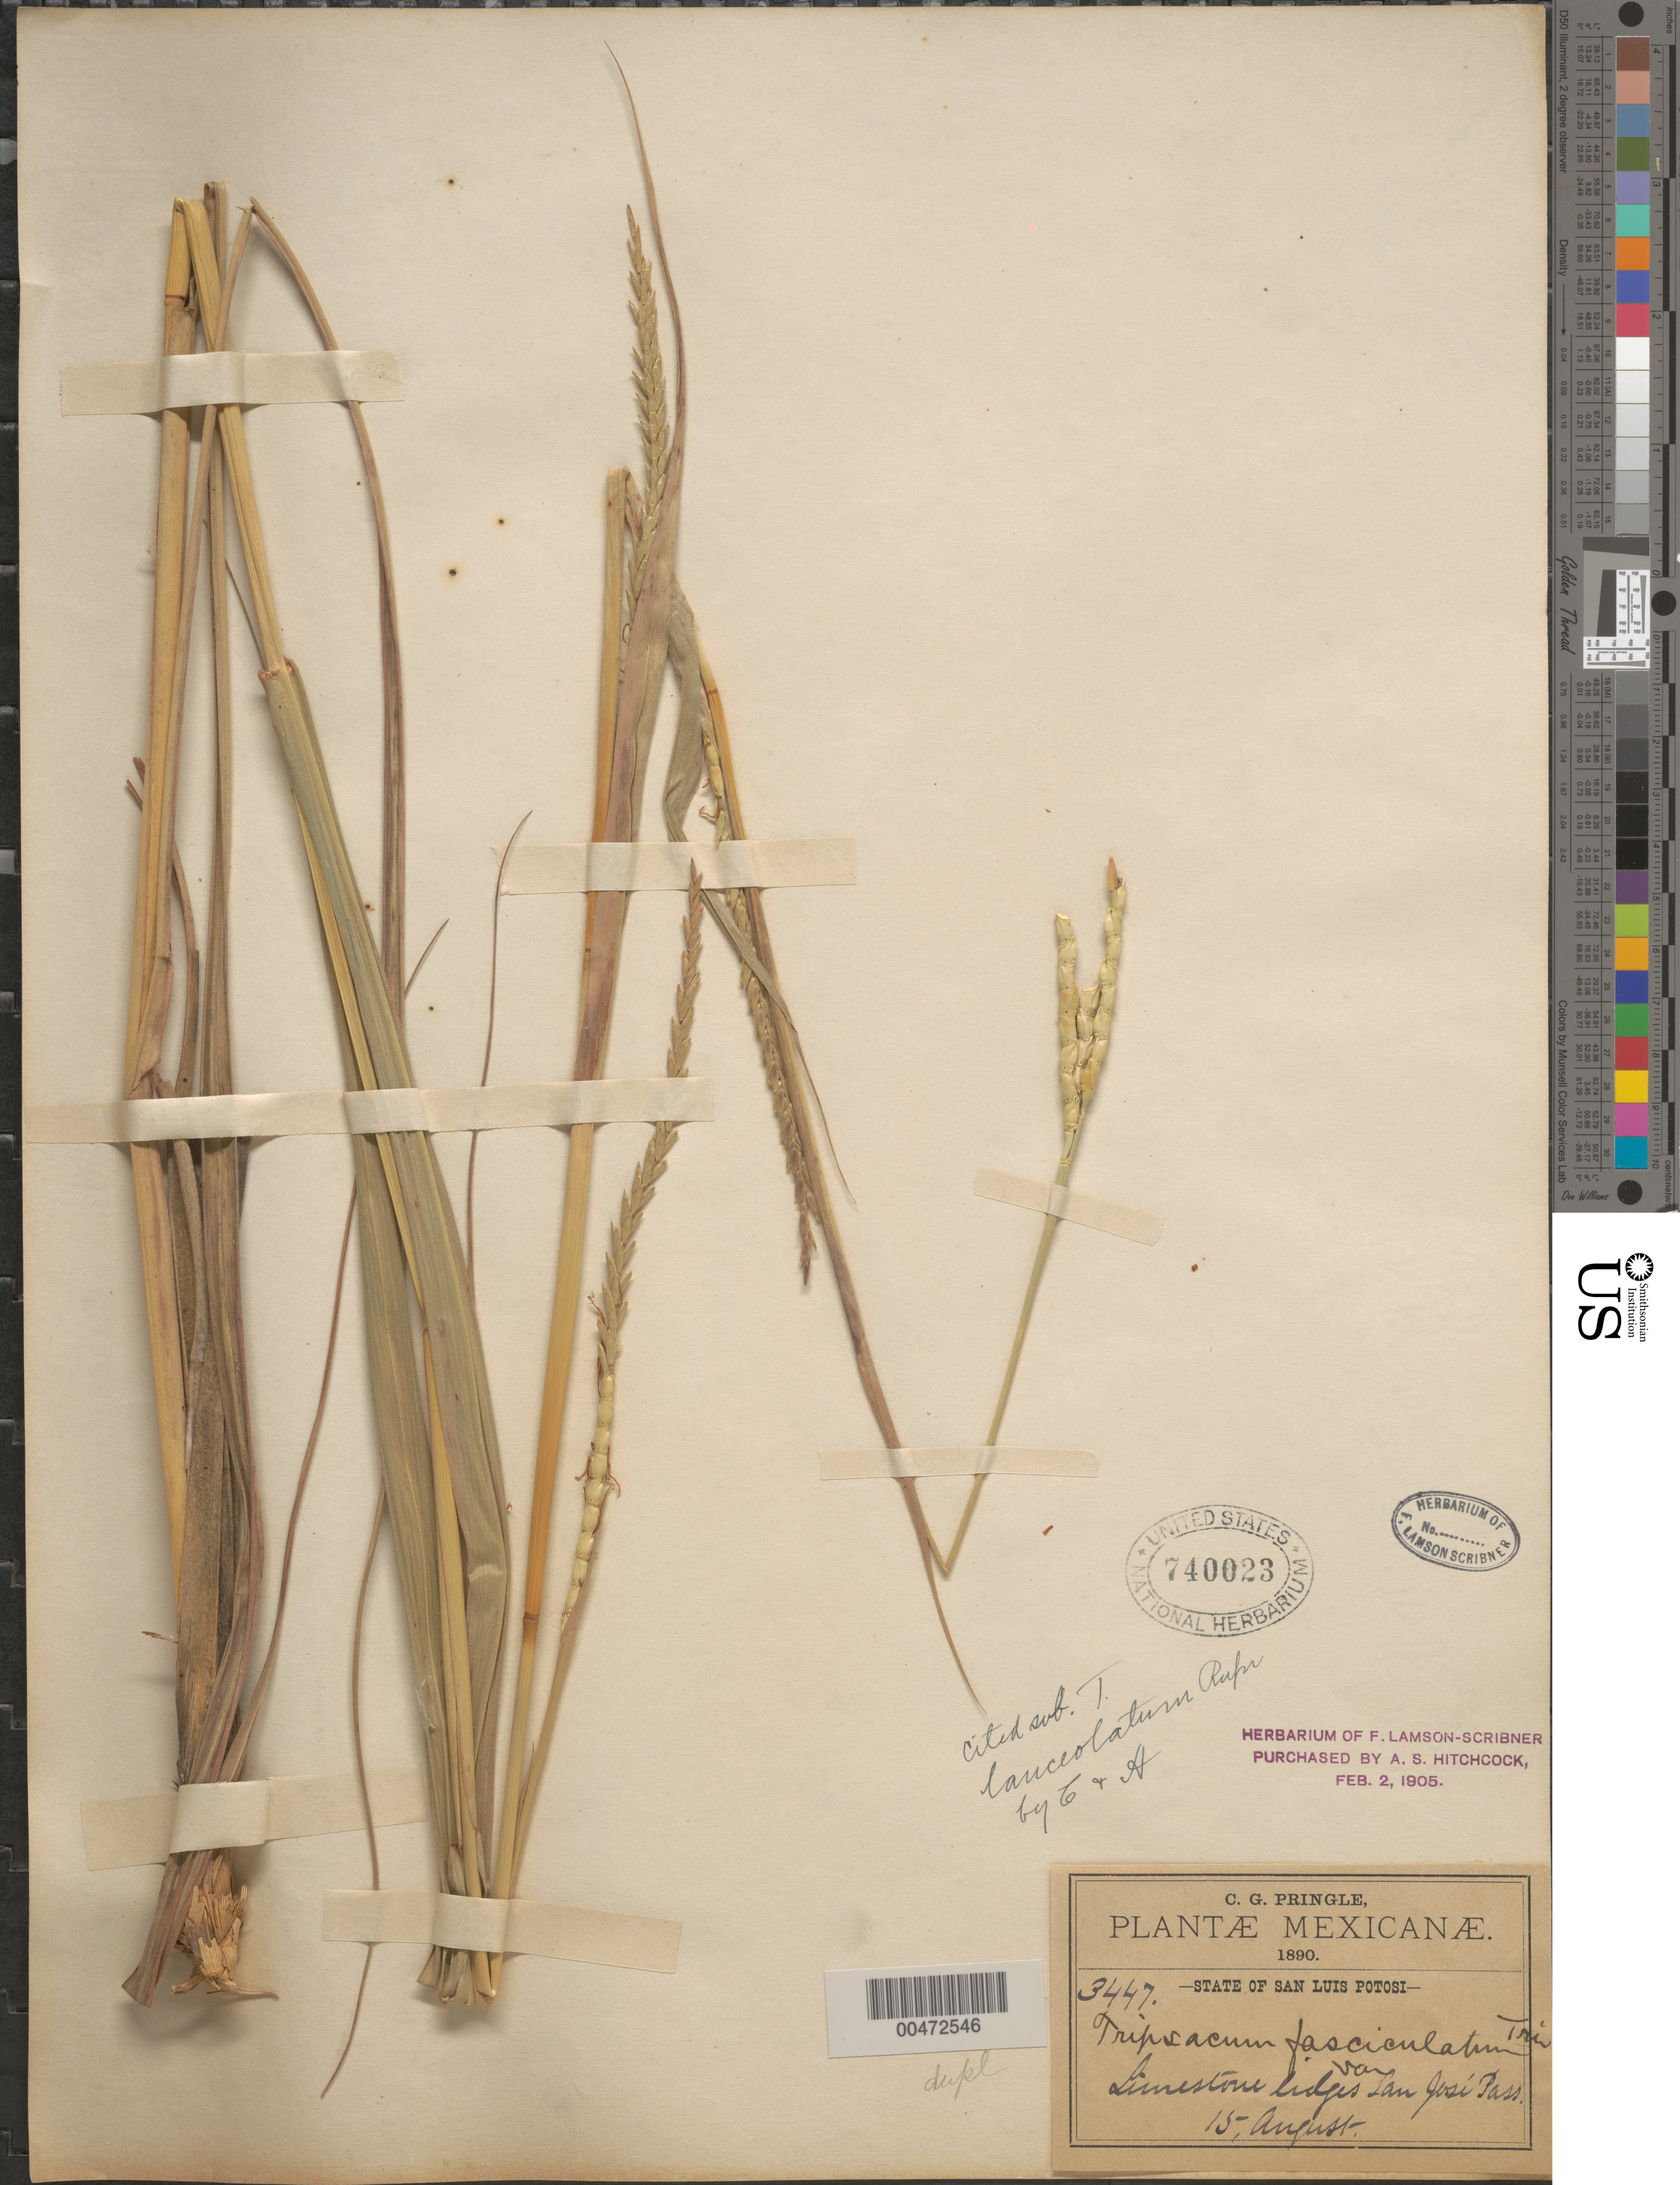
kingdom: Plantae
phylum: Tracheophyta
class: Liliopsida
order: Poales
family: Poaceae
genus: Tripsacum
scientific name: Tripsacum lanceolatum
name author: Rupr. ex E. Fourn.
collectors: C. G. Pringle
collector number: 3447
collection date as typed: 15 Aug 1890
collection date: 1890-08-15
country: Mexico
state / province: San Luis Potosi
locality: San José Pass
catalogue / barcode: US 740023